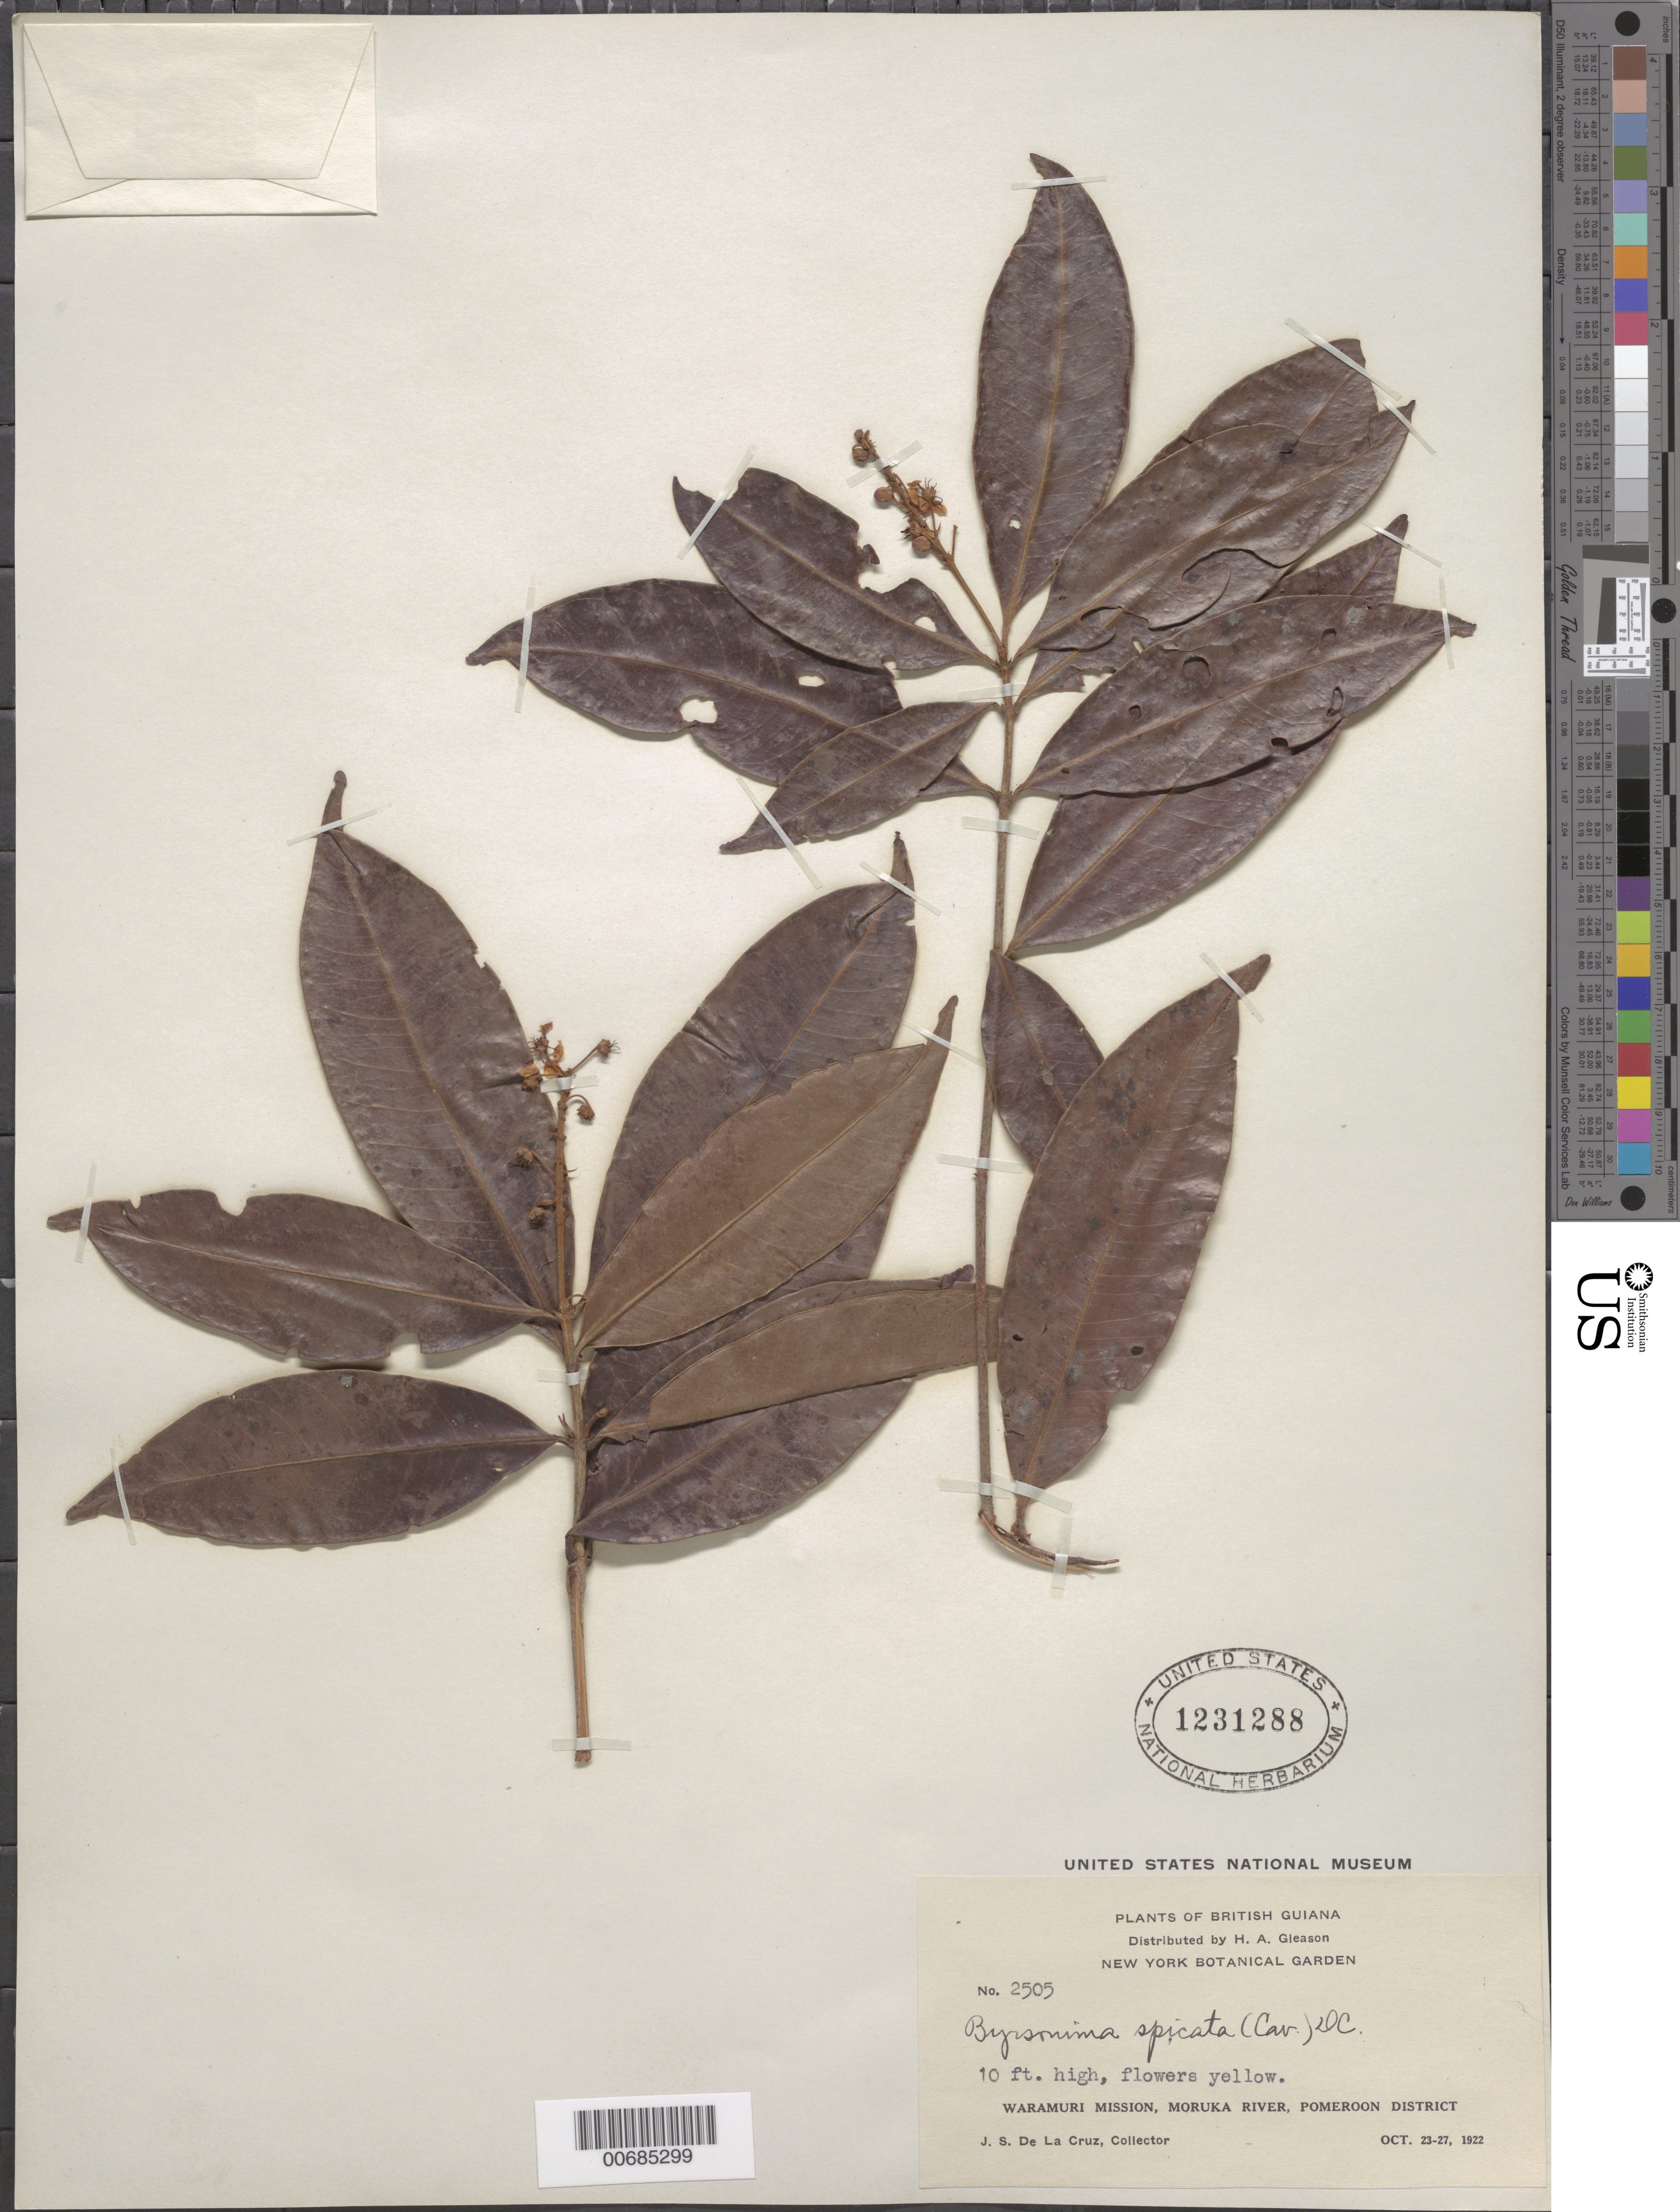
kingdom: Plantae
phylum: Tracheophyta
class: Magnoliopsida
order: Malpighiales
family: Malpighiaceae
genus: Byrsonima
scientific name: Byrsonima spicata (Cav.) DC.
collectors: J. S. de la Cruz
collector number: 2505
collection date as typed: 23-Oct-22 to 27-Oct-22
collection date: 1922-10-23/1922-10-27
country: Guyana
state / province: Pomeroon-Supenaam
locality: Waramuri Mission, Moruka R., Pomeroon Dist.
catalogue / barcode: US 1231288